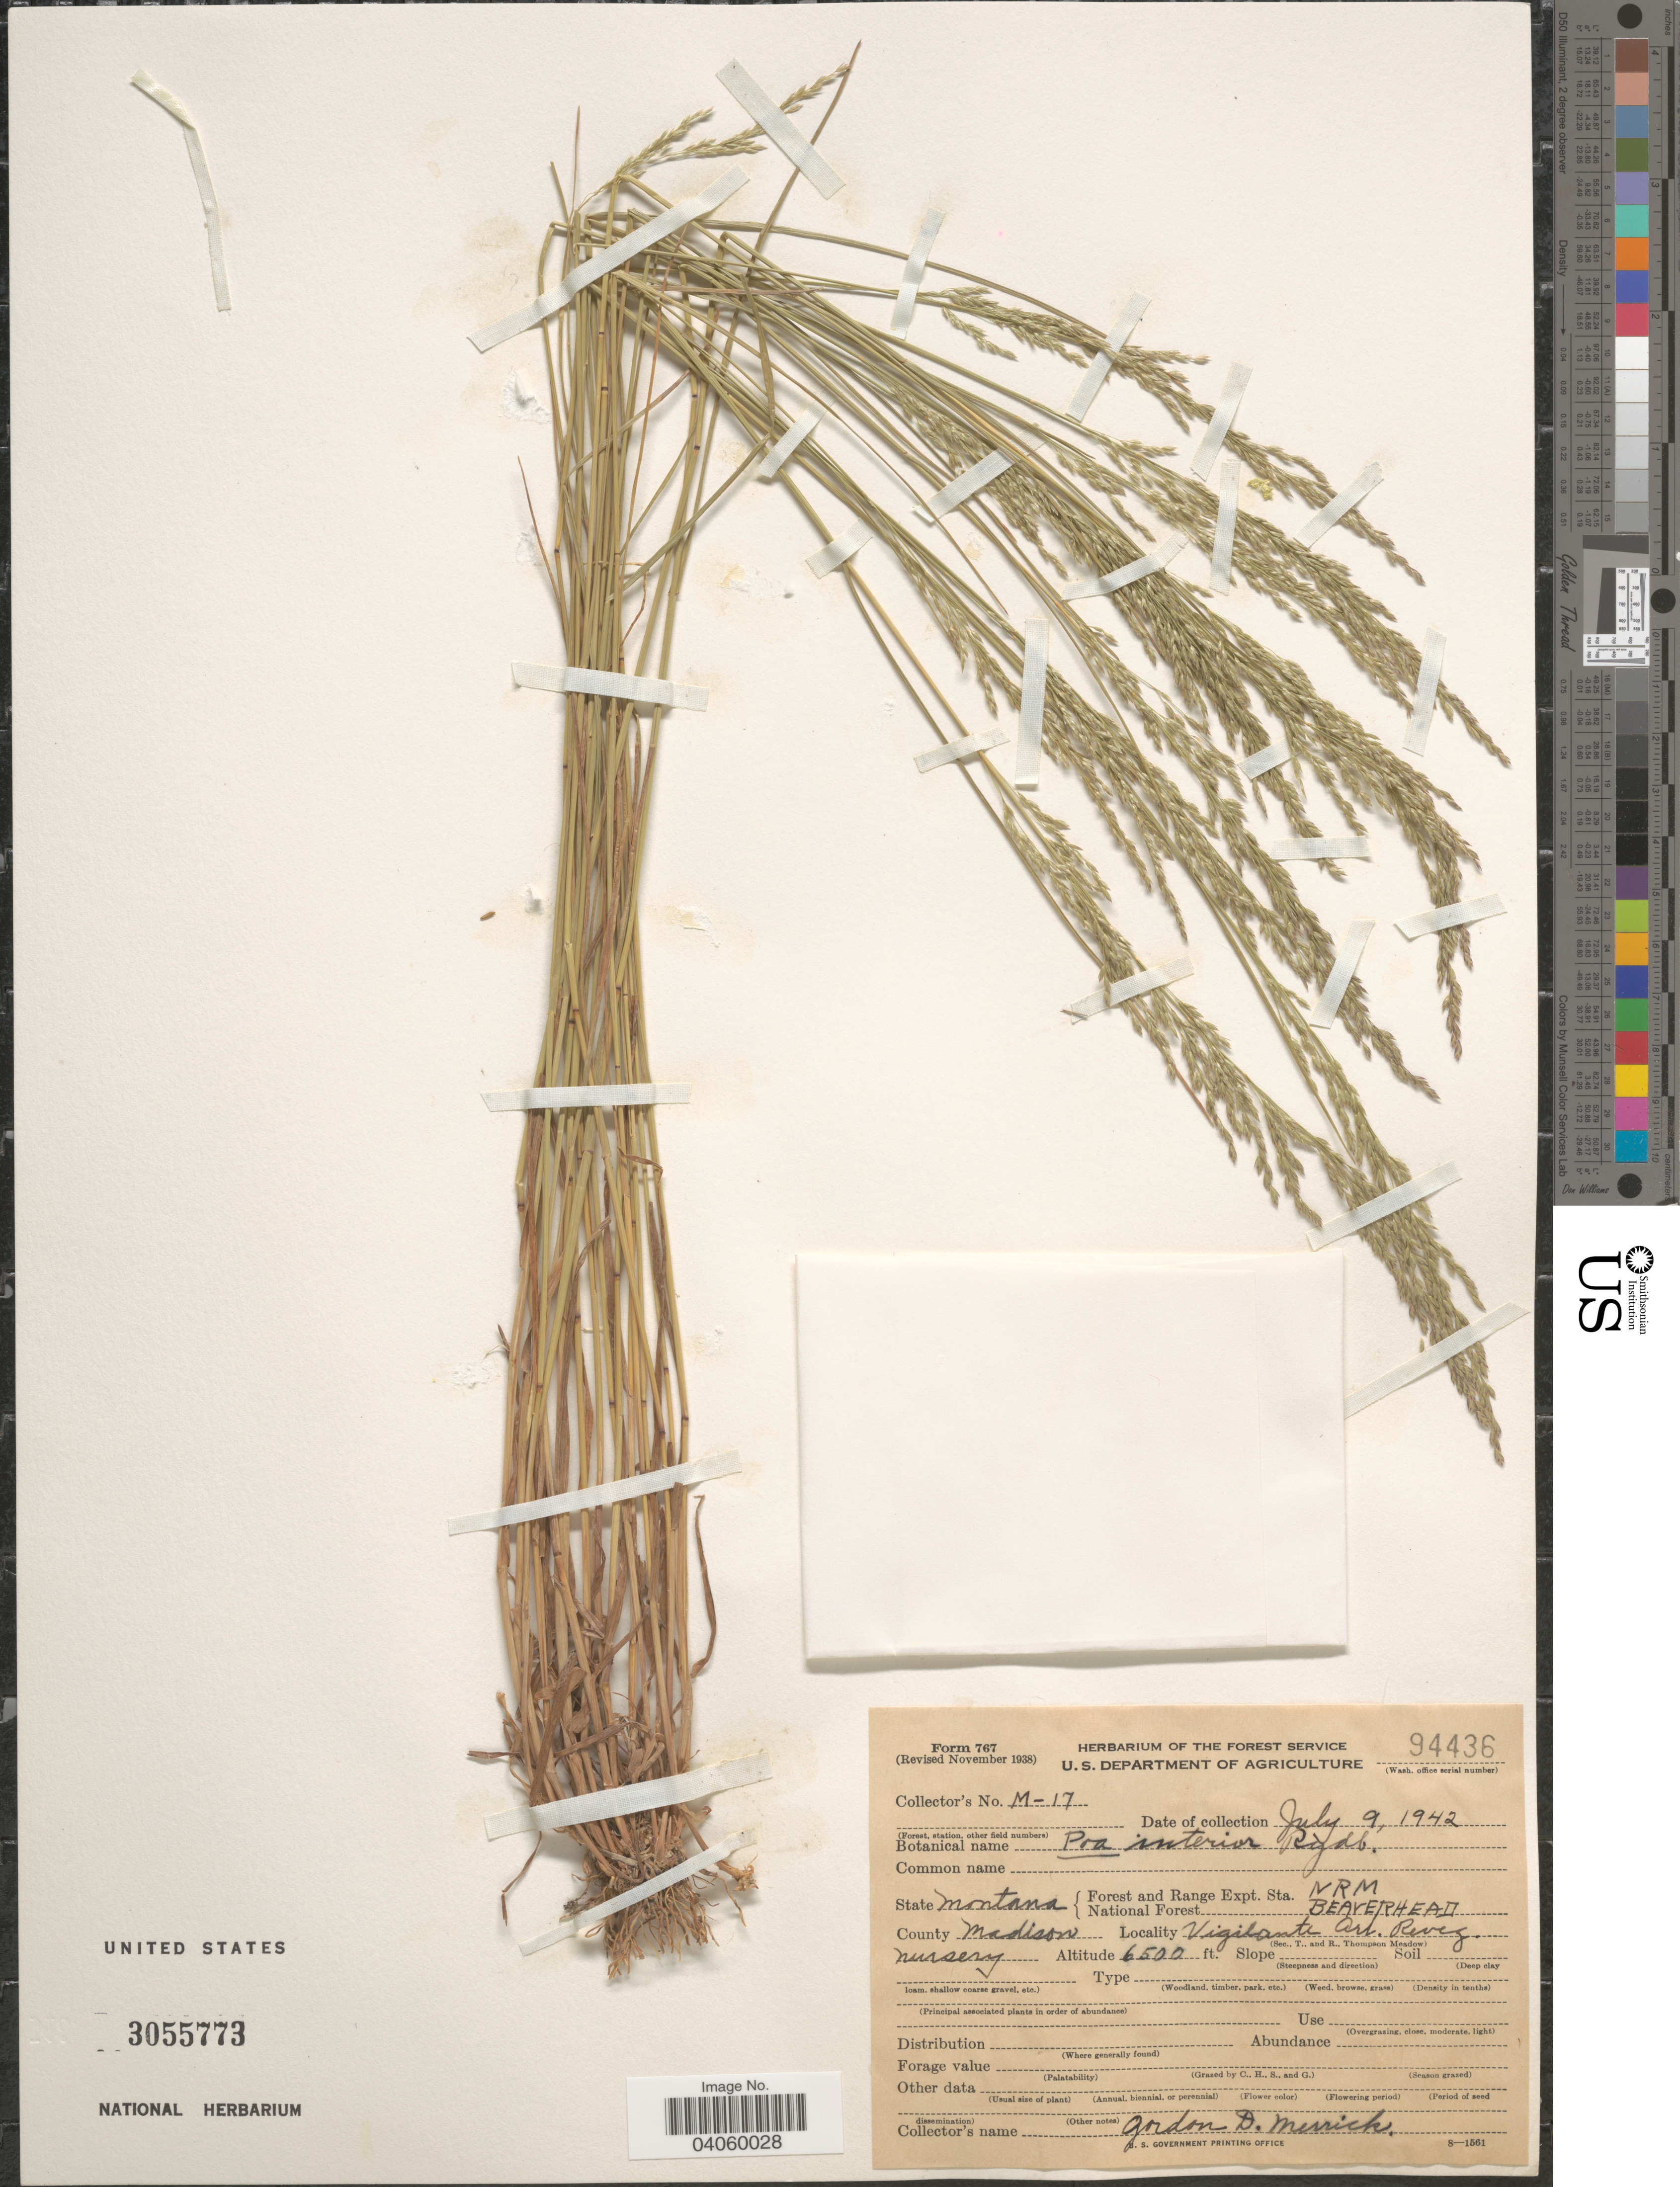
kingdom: Plantae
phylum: Tracheophyta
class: Liliopsida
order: Poales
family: Poaceae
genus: Poa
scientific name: Poa interior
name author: Rydb.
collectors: G. Merrick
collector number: M-17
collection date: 1942-07-09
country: United States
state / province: Montana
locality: Forest and Range Expt. Sta. National Forest NRM Beaverhead. County Madison. Vigilante Art. Reveg. nursery.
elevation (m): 1981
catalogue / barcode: US 3055773